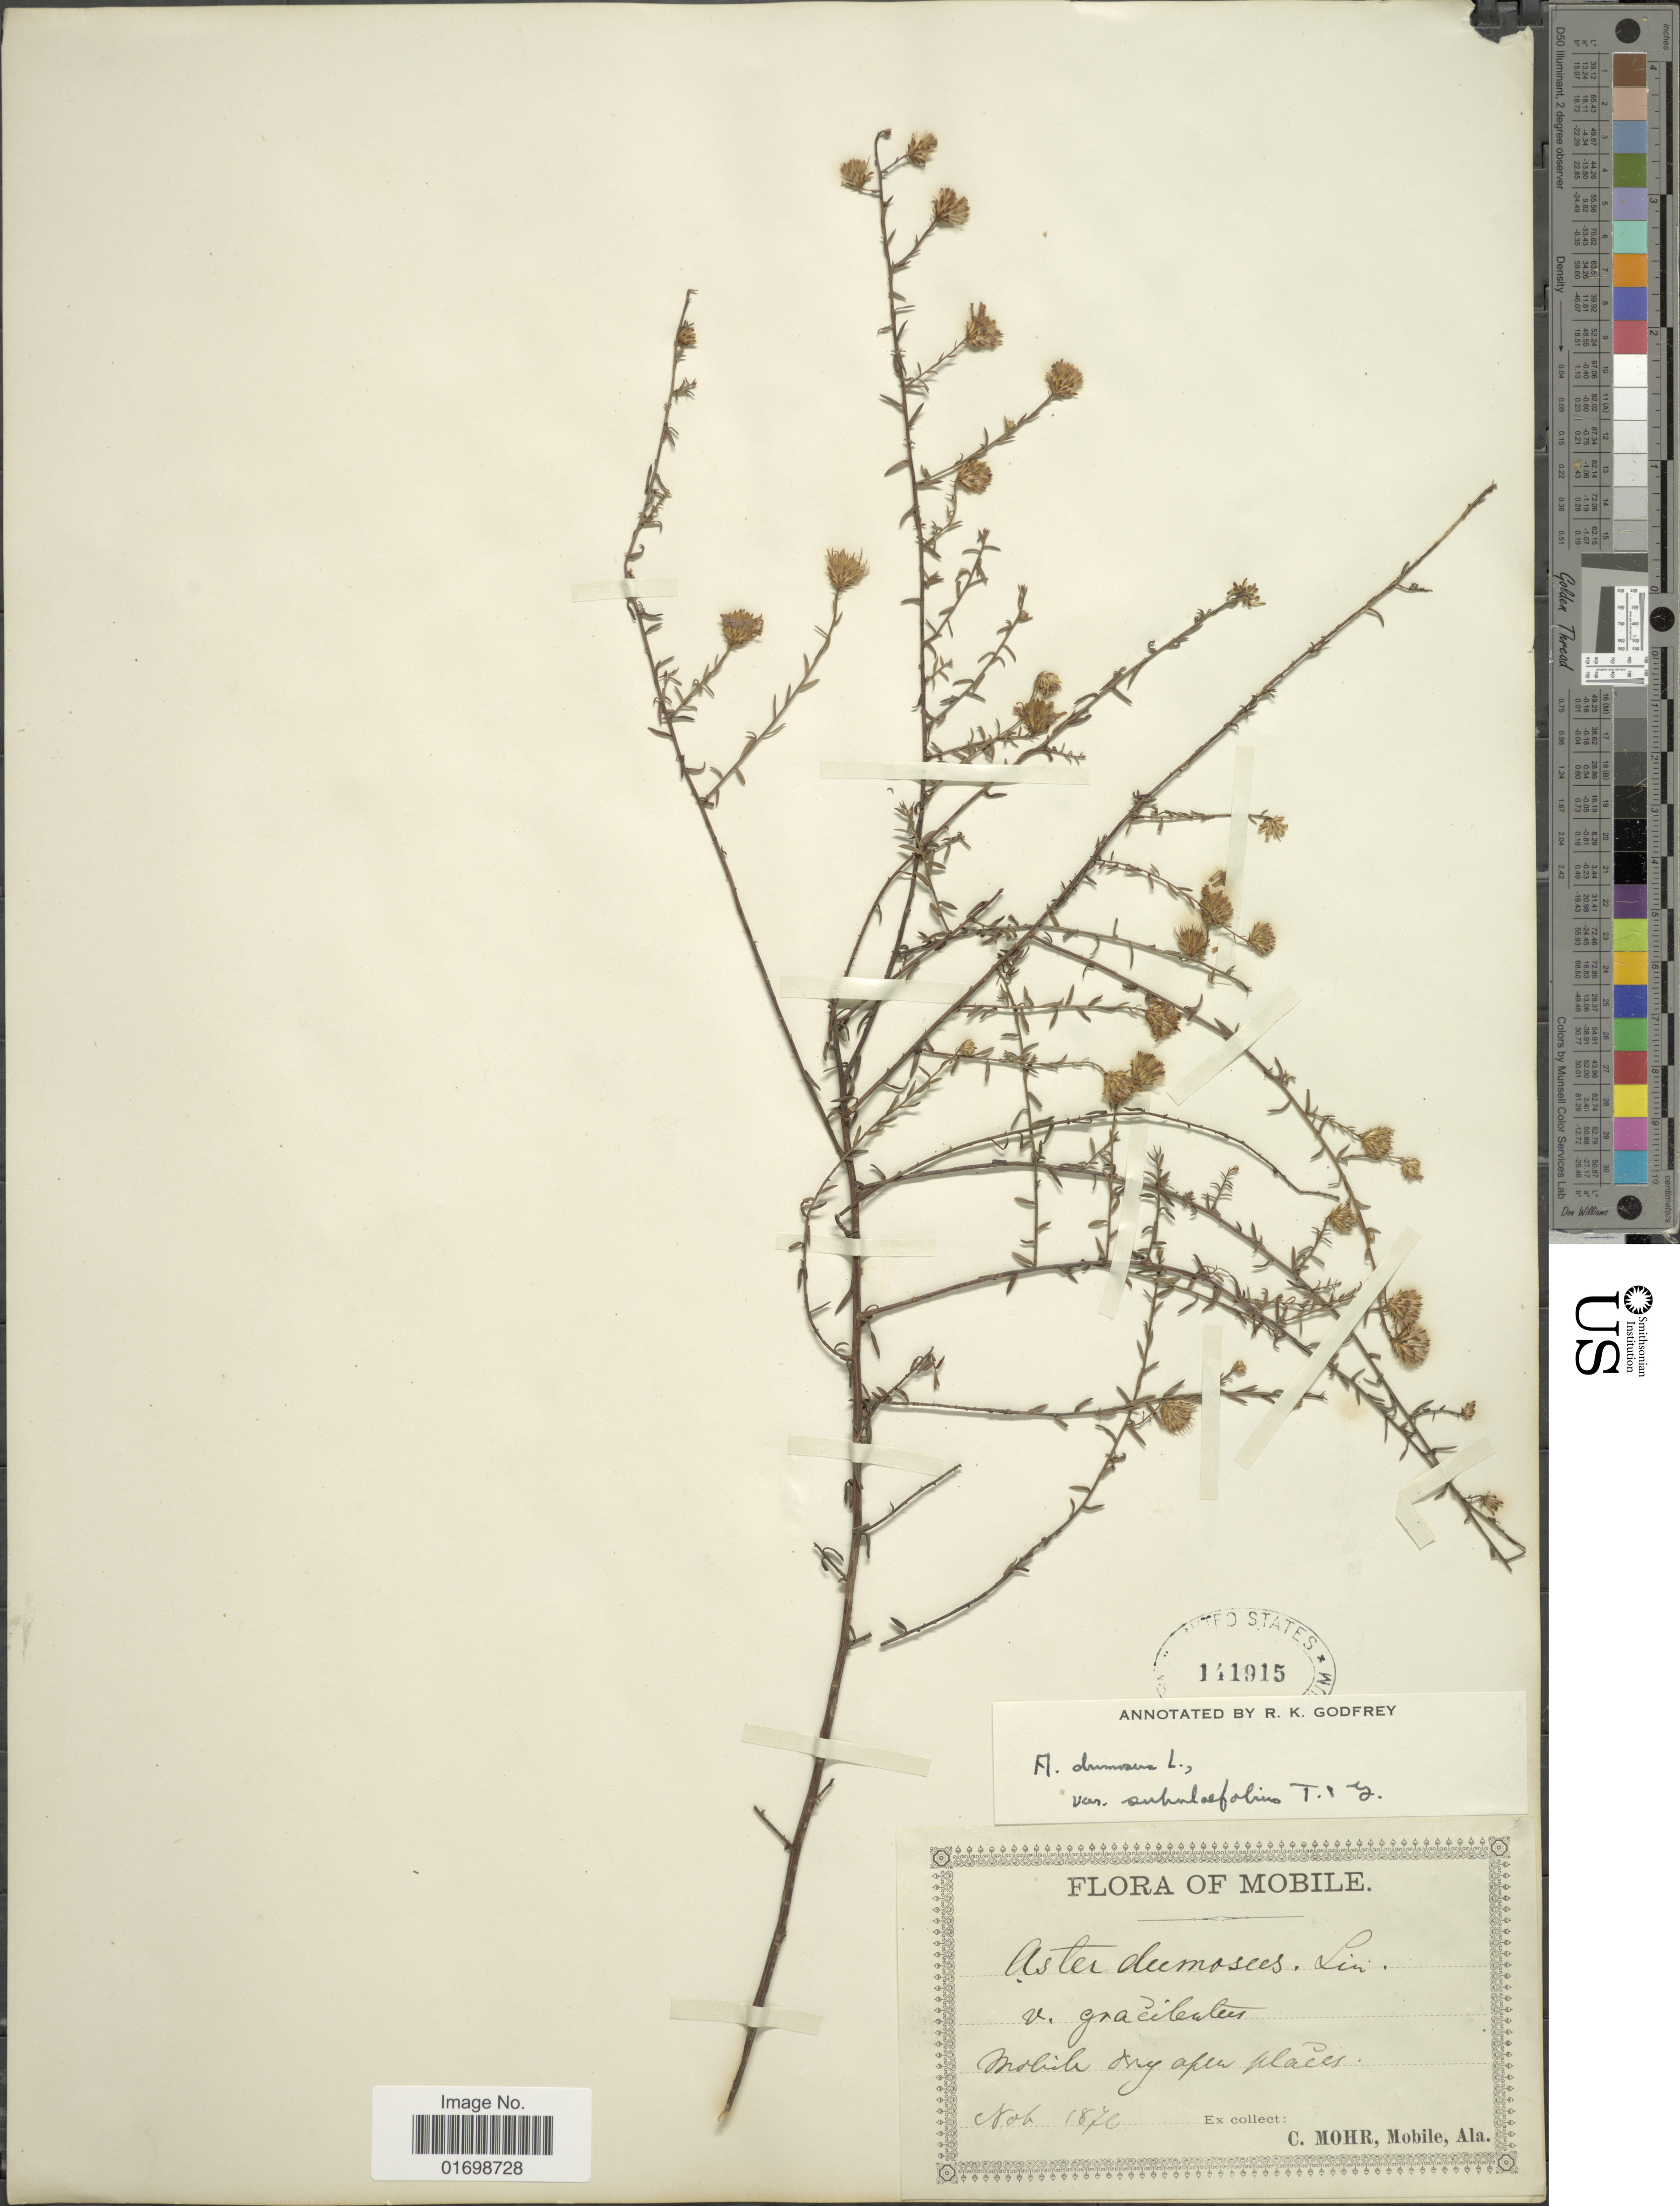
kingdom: Plantae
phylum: Tracheophyta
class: Magnoliopsida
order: Asterales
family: Asteraceae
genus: Symphyotrichum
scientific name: Symphyotrichum dumosum var. subulifolium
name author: (Torr. & A. Gray) G.L. Nesom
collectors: C. T. Mohr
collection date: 1871-11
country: United States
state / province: Alabama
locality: Mobile.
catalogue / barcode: US 141915